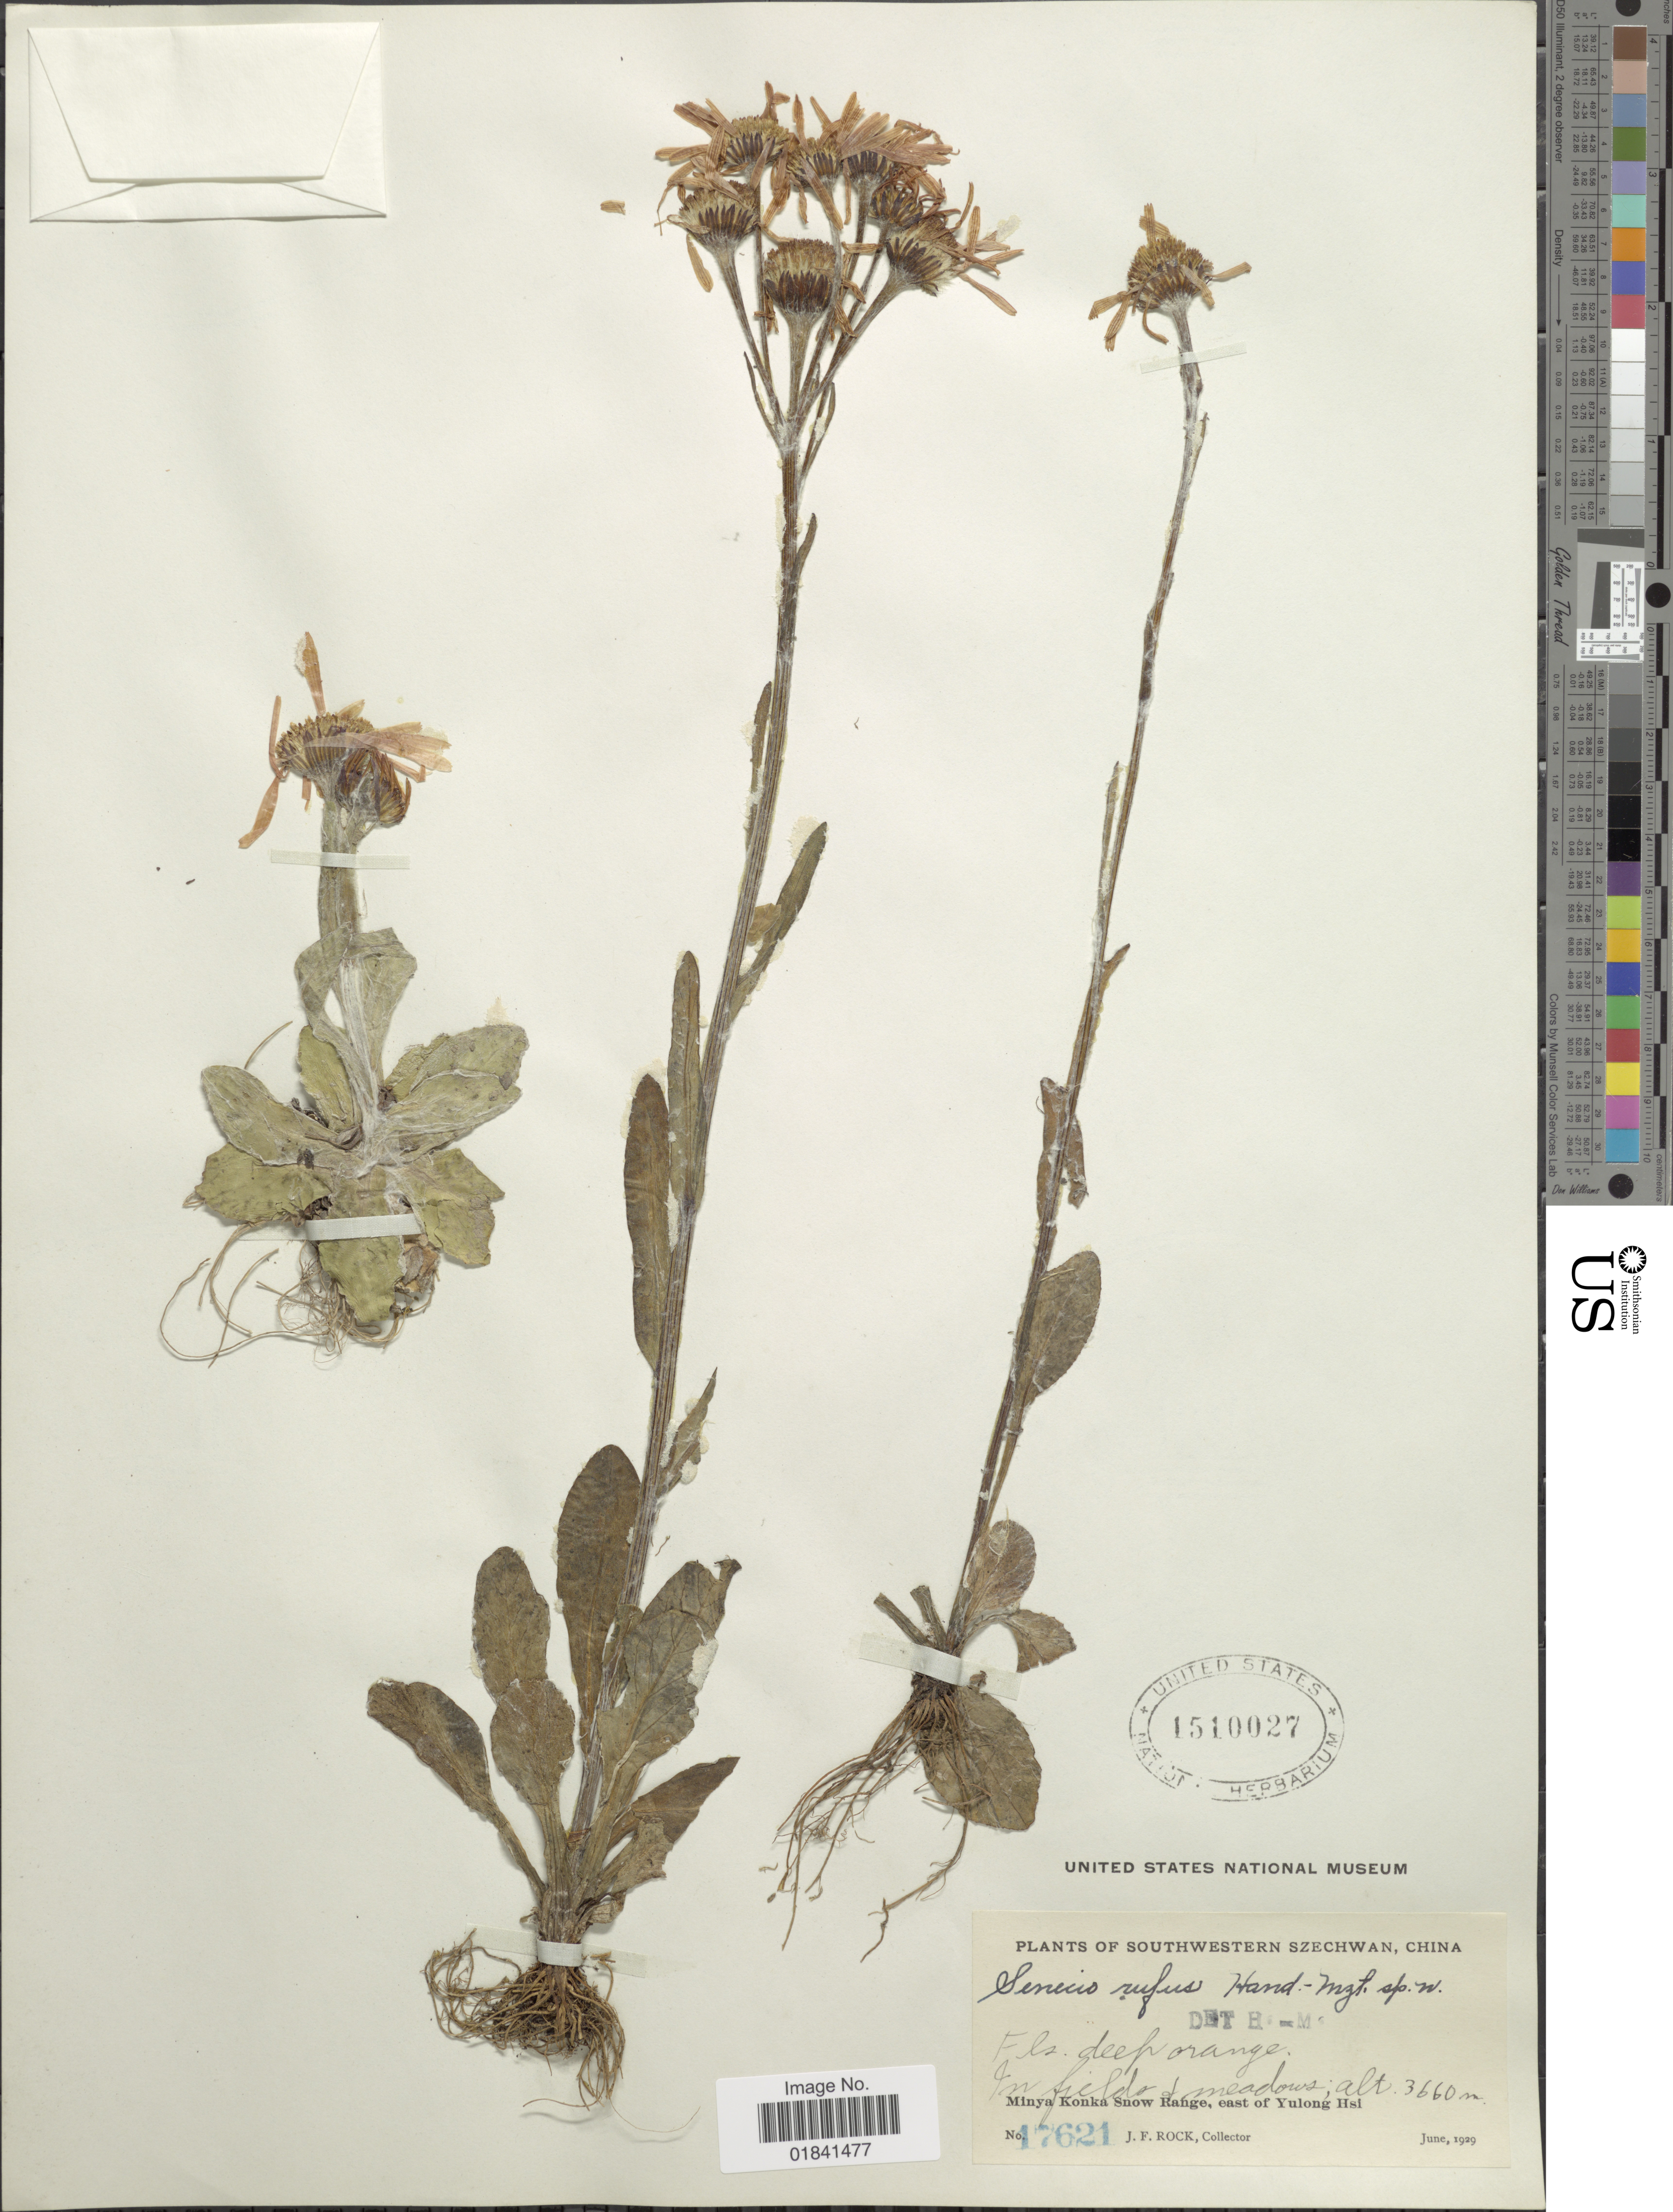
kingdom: Plantae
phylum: Tracheophyta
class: Magnoliopsida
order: Asterales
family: Asteraceae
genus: Senecio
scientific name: Senecio rufus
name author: Hand.-Mazz.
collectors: J. Rock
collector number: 17621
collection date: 1929-06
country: China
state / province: Sichuan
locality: Southwestern Szechwan, Minya Konka Snow Range, east of Yulong Hsi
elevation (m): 3660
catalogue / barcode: US 1510027